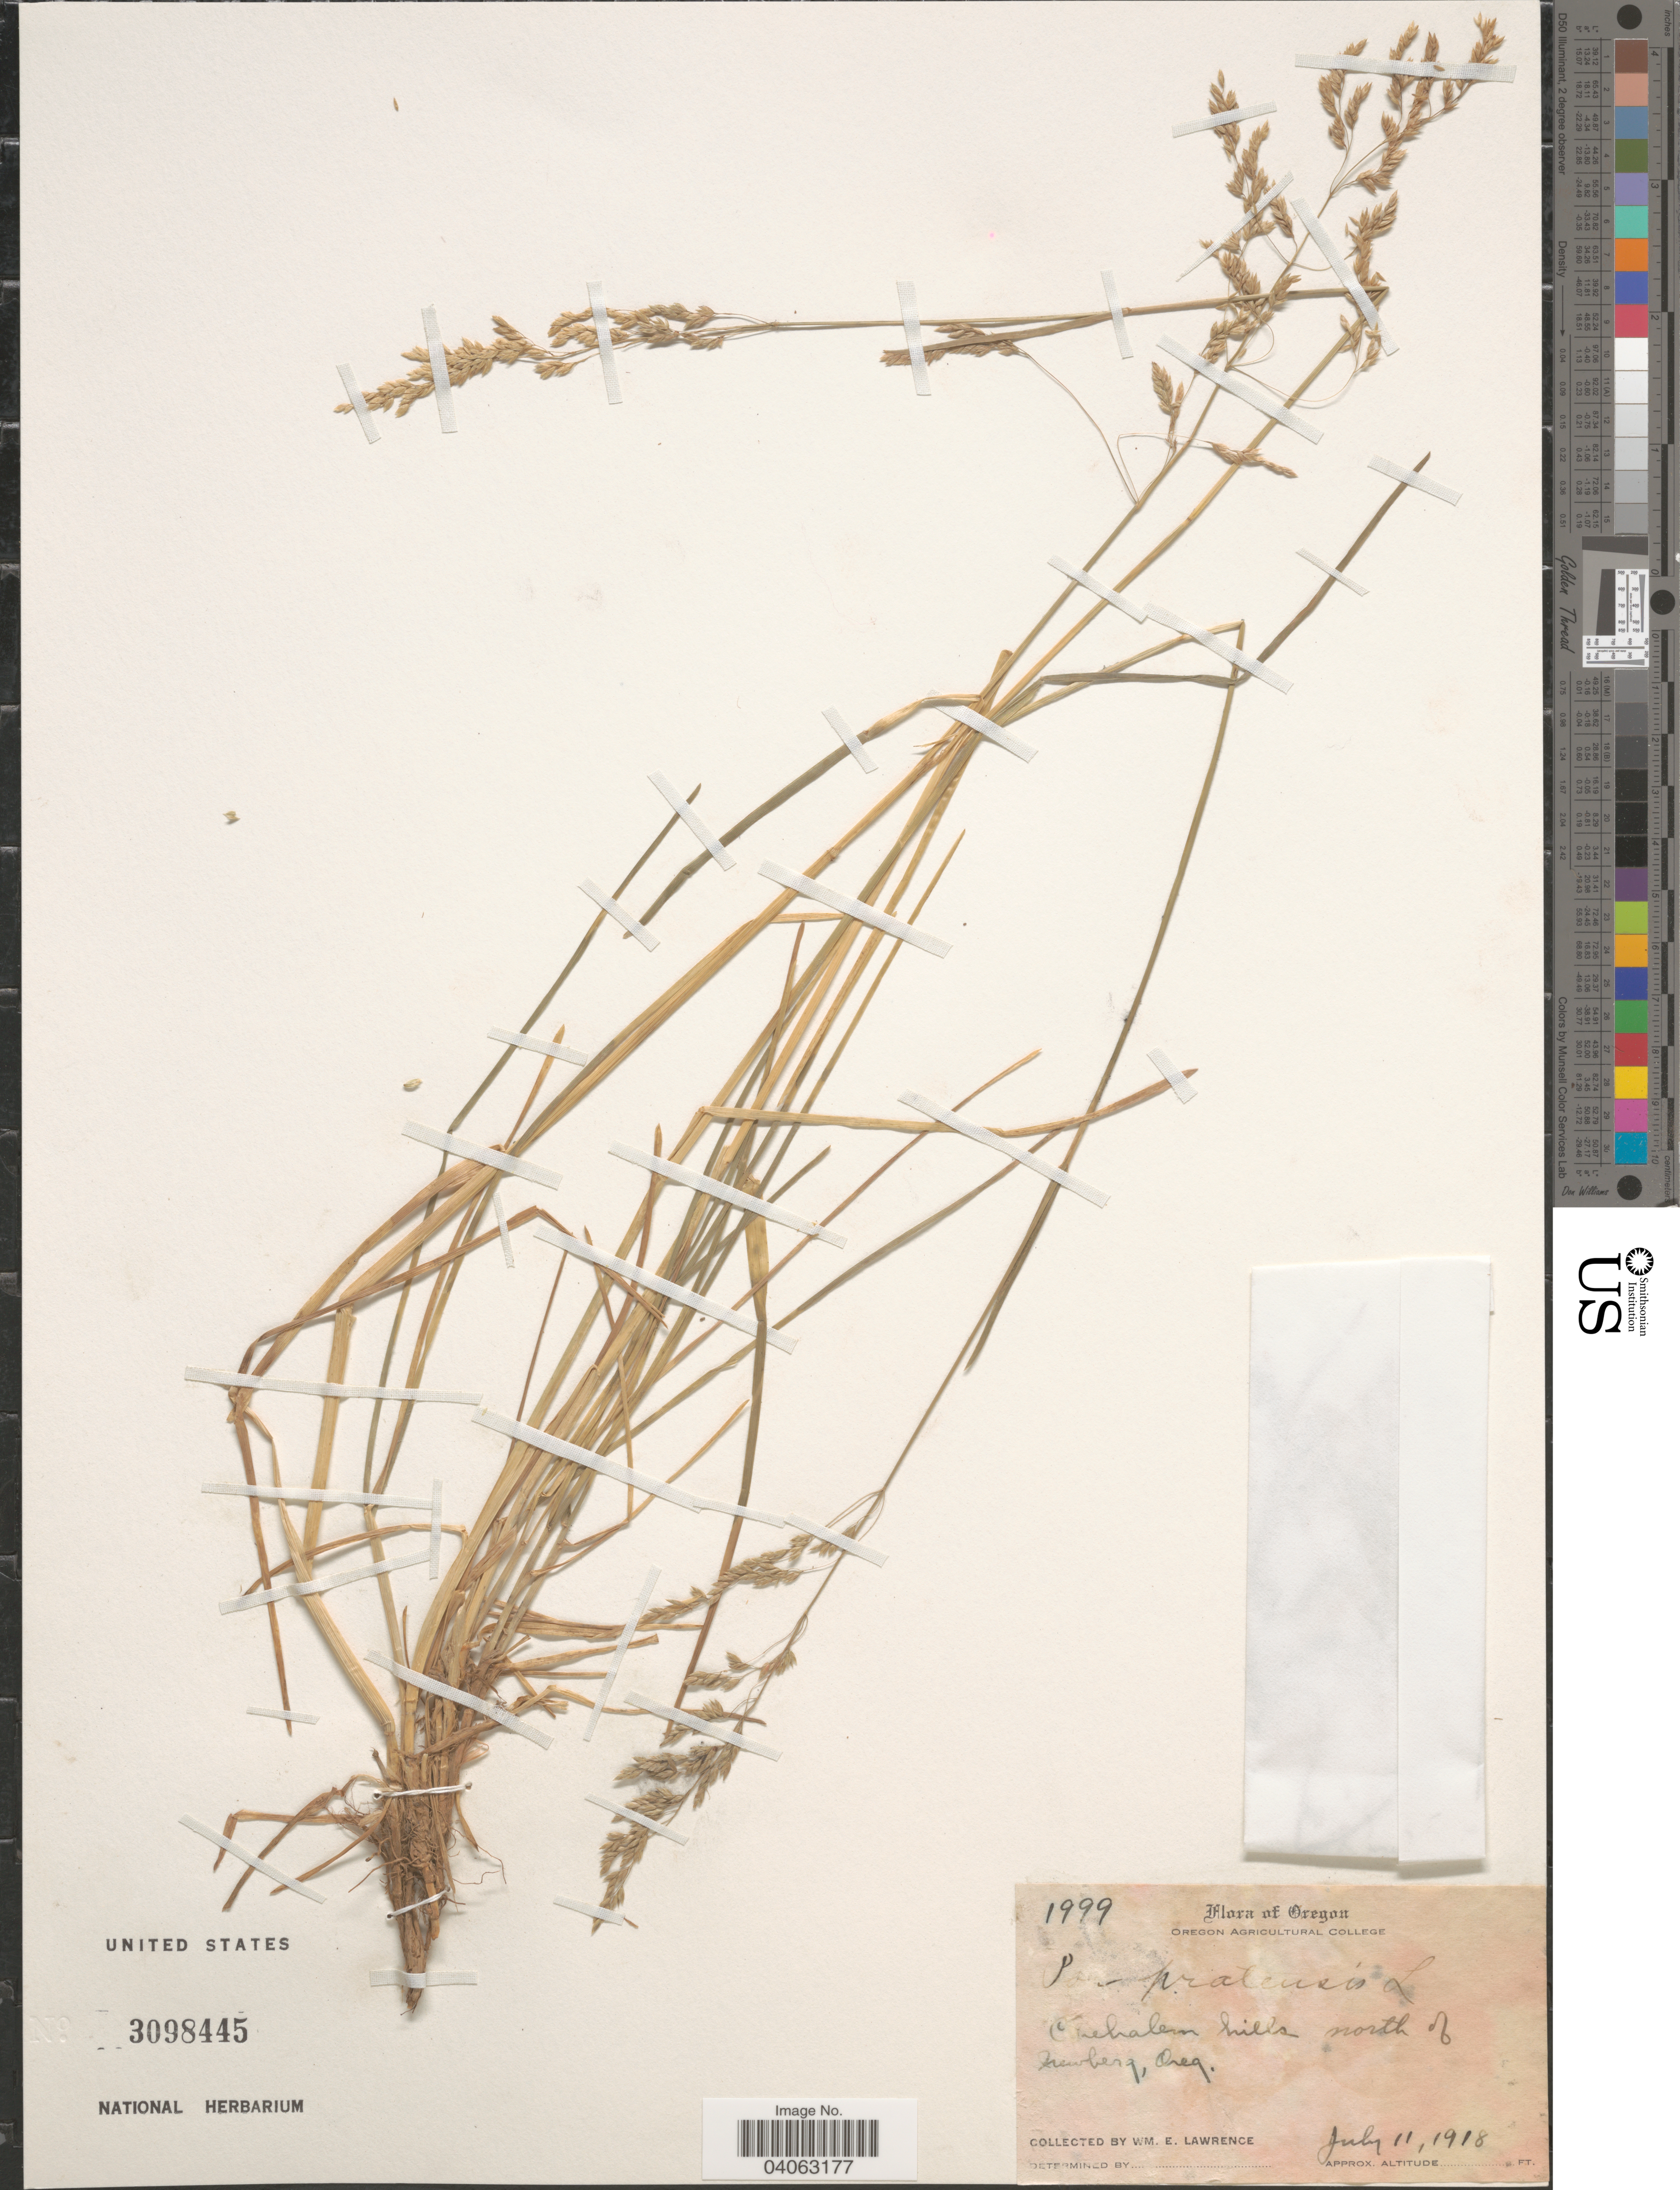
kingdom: Plantae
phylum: Tracheophyta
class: Liliopsida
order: Poales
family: Poaceae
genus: Poa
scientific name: Poa pratensis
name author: L.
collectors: W. Lawrence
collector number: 1999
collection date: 1918-07-11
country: United States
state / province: Oregon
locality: Chehalem hills north of Newberg.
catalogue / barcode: US 3098445